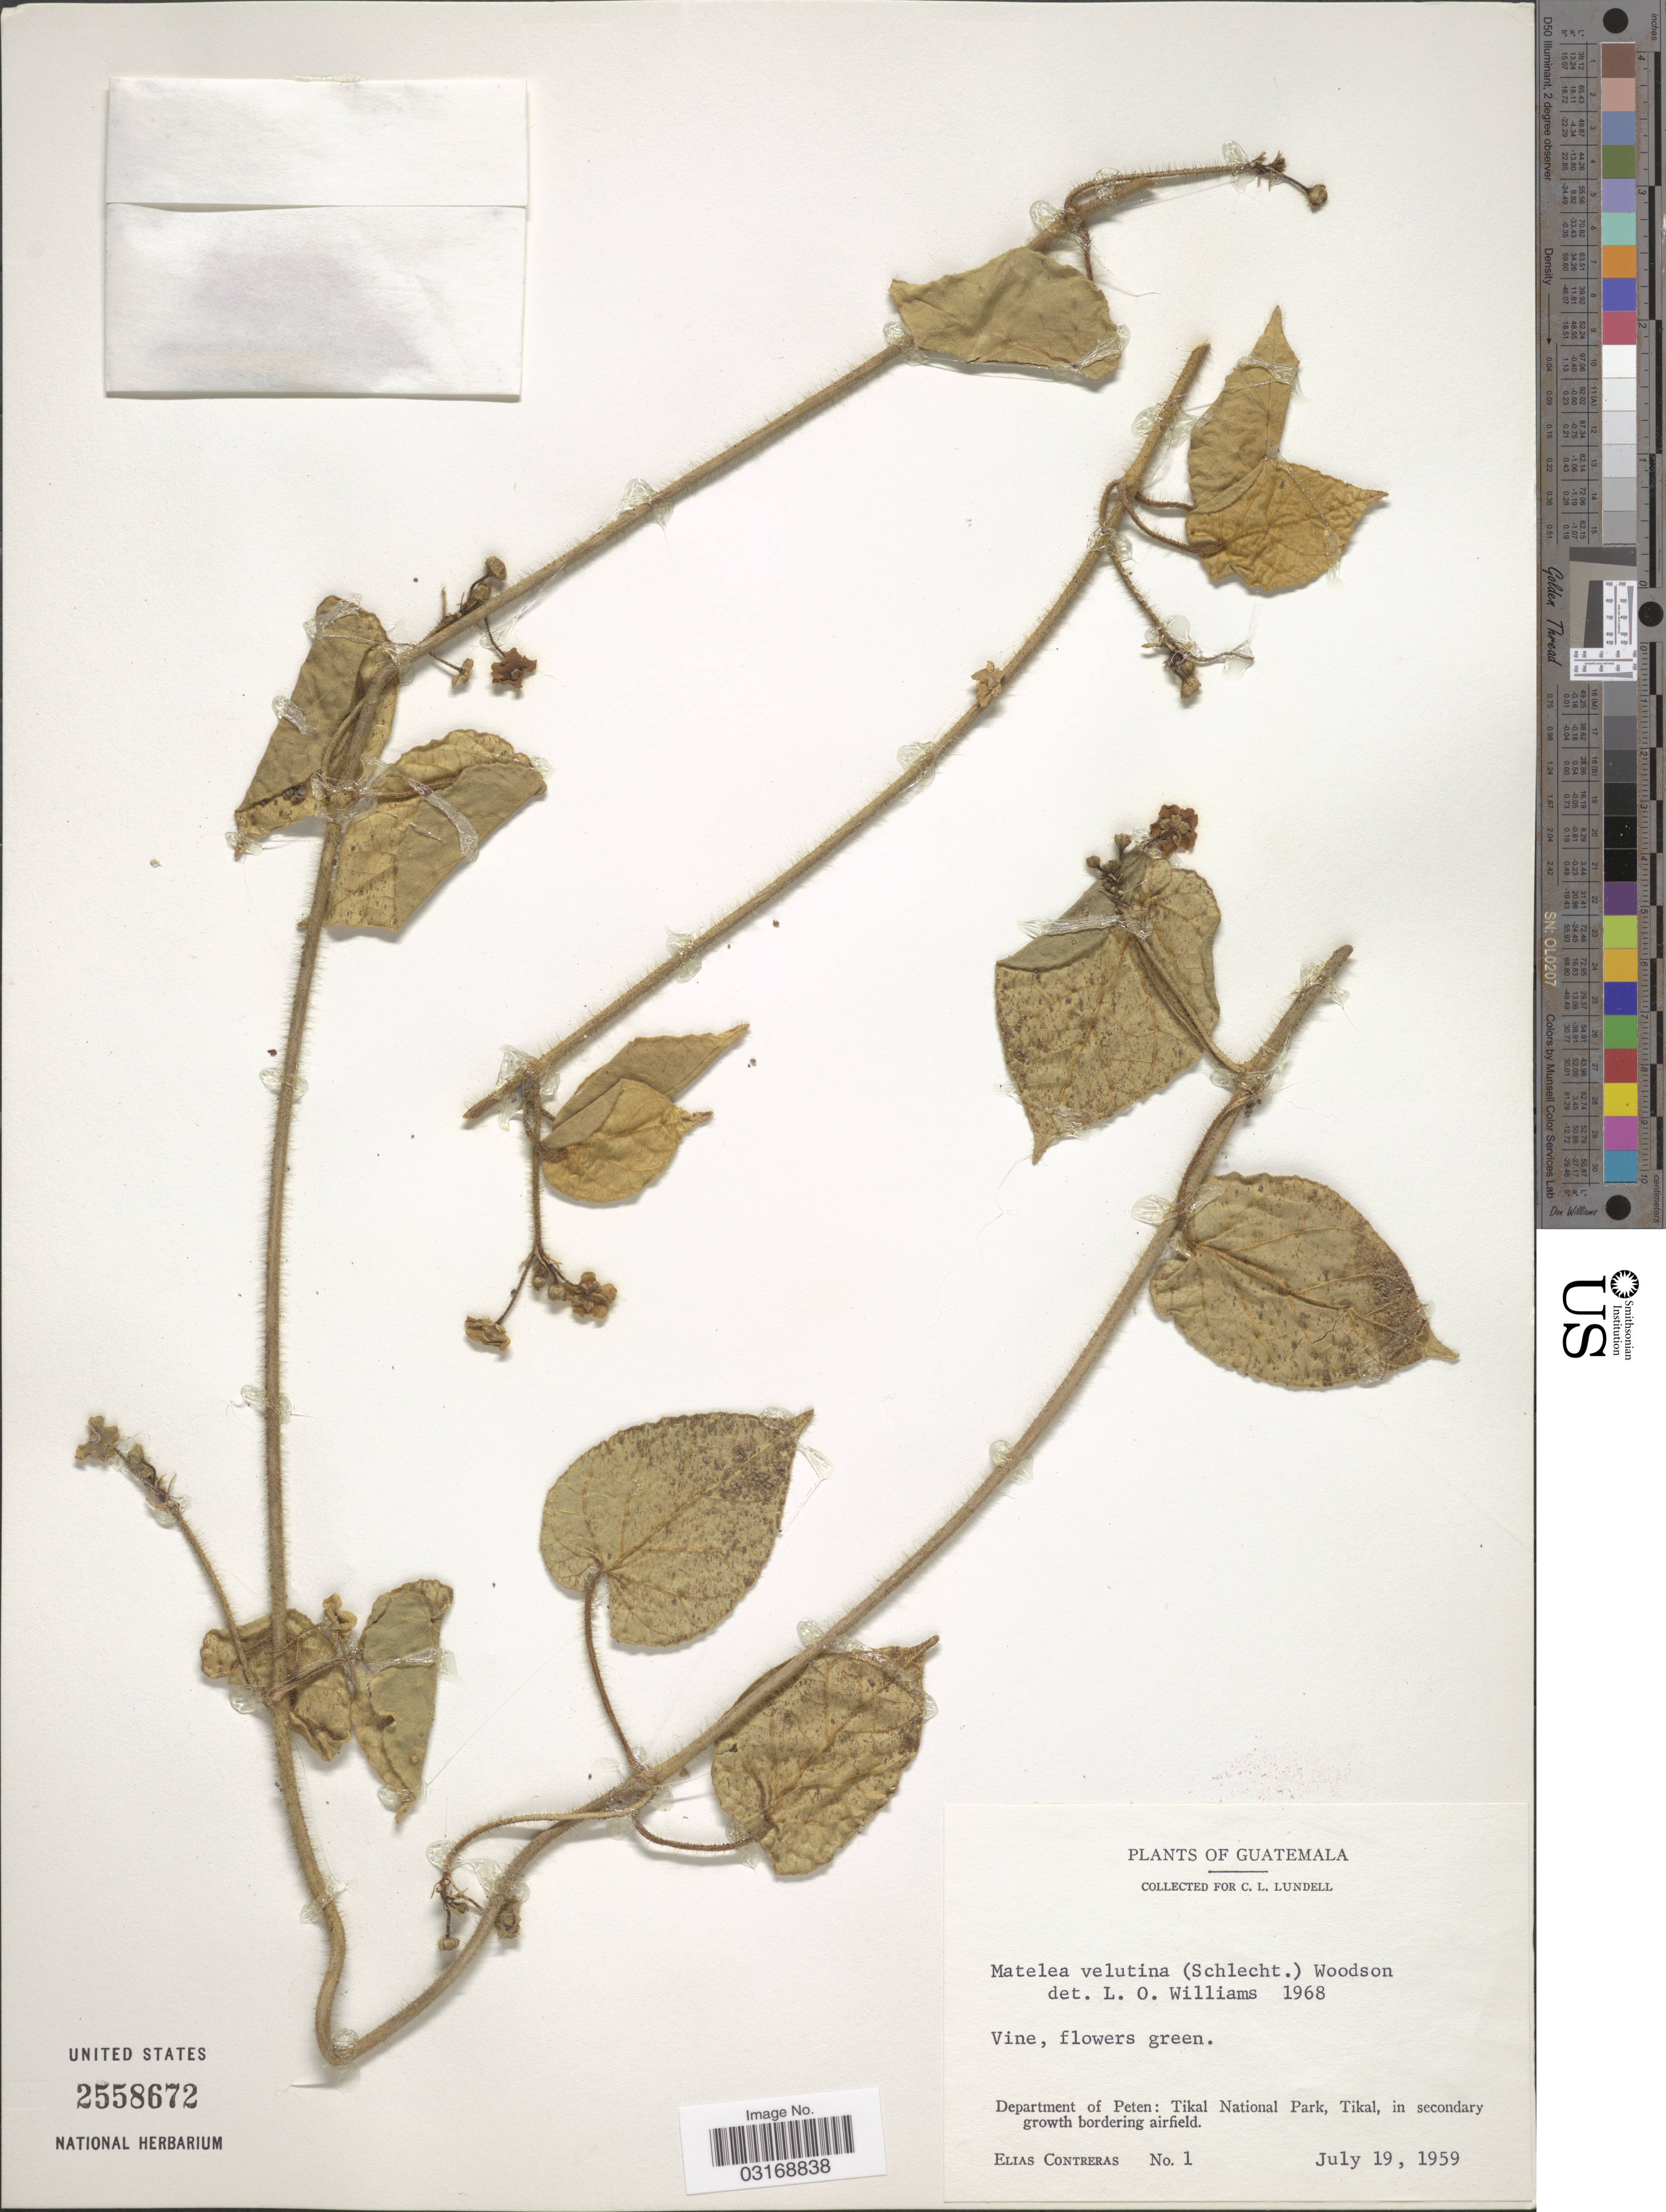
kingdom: Plantae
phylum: Tracheophyta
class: Magnoliopsida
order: Gentianales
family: Apocynaceae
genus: Matelea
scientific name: Matelea velutina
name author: (Schltdl.) Woodson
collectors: E. Contreras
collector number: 1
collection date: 1959-07-19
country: Guatemala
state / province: El Petén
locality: Department of Peten: Tikal National Park, Tikal.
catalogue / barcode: US 2558672